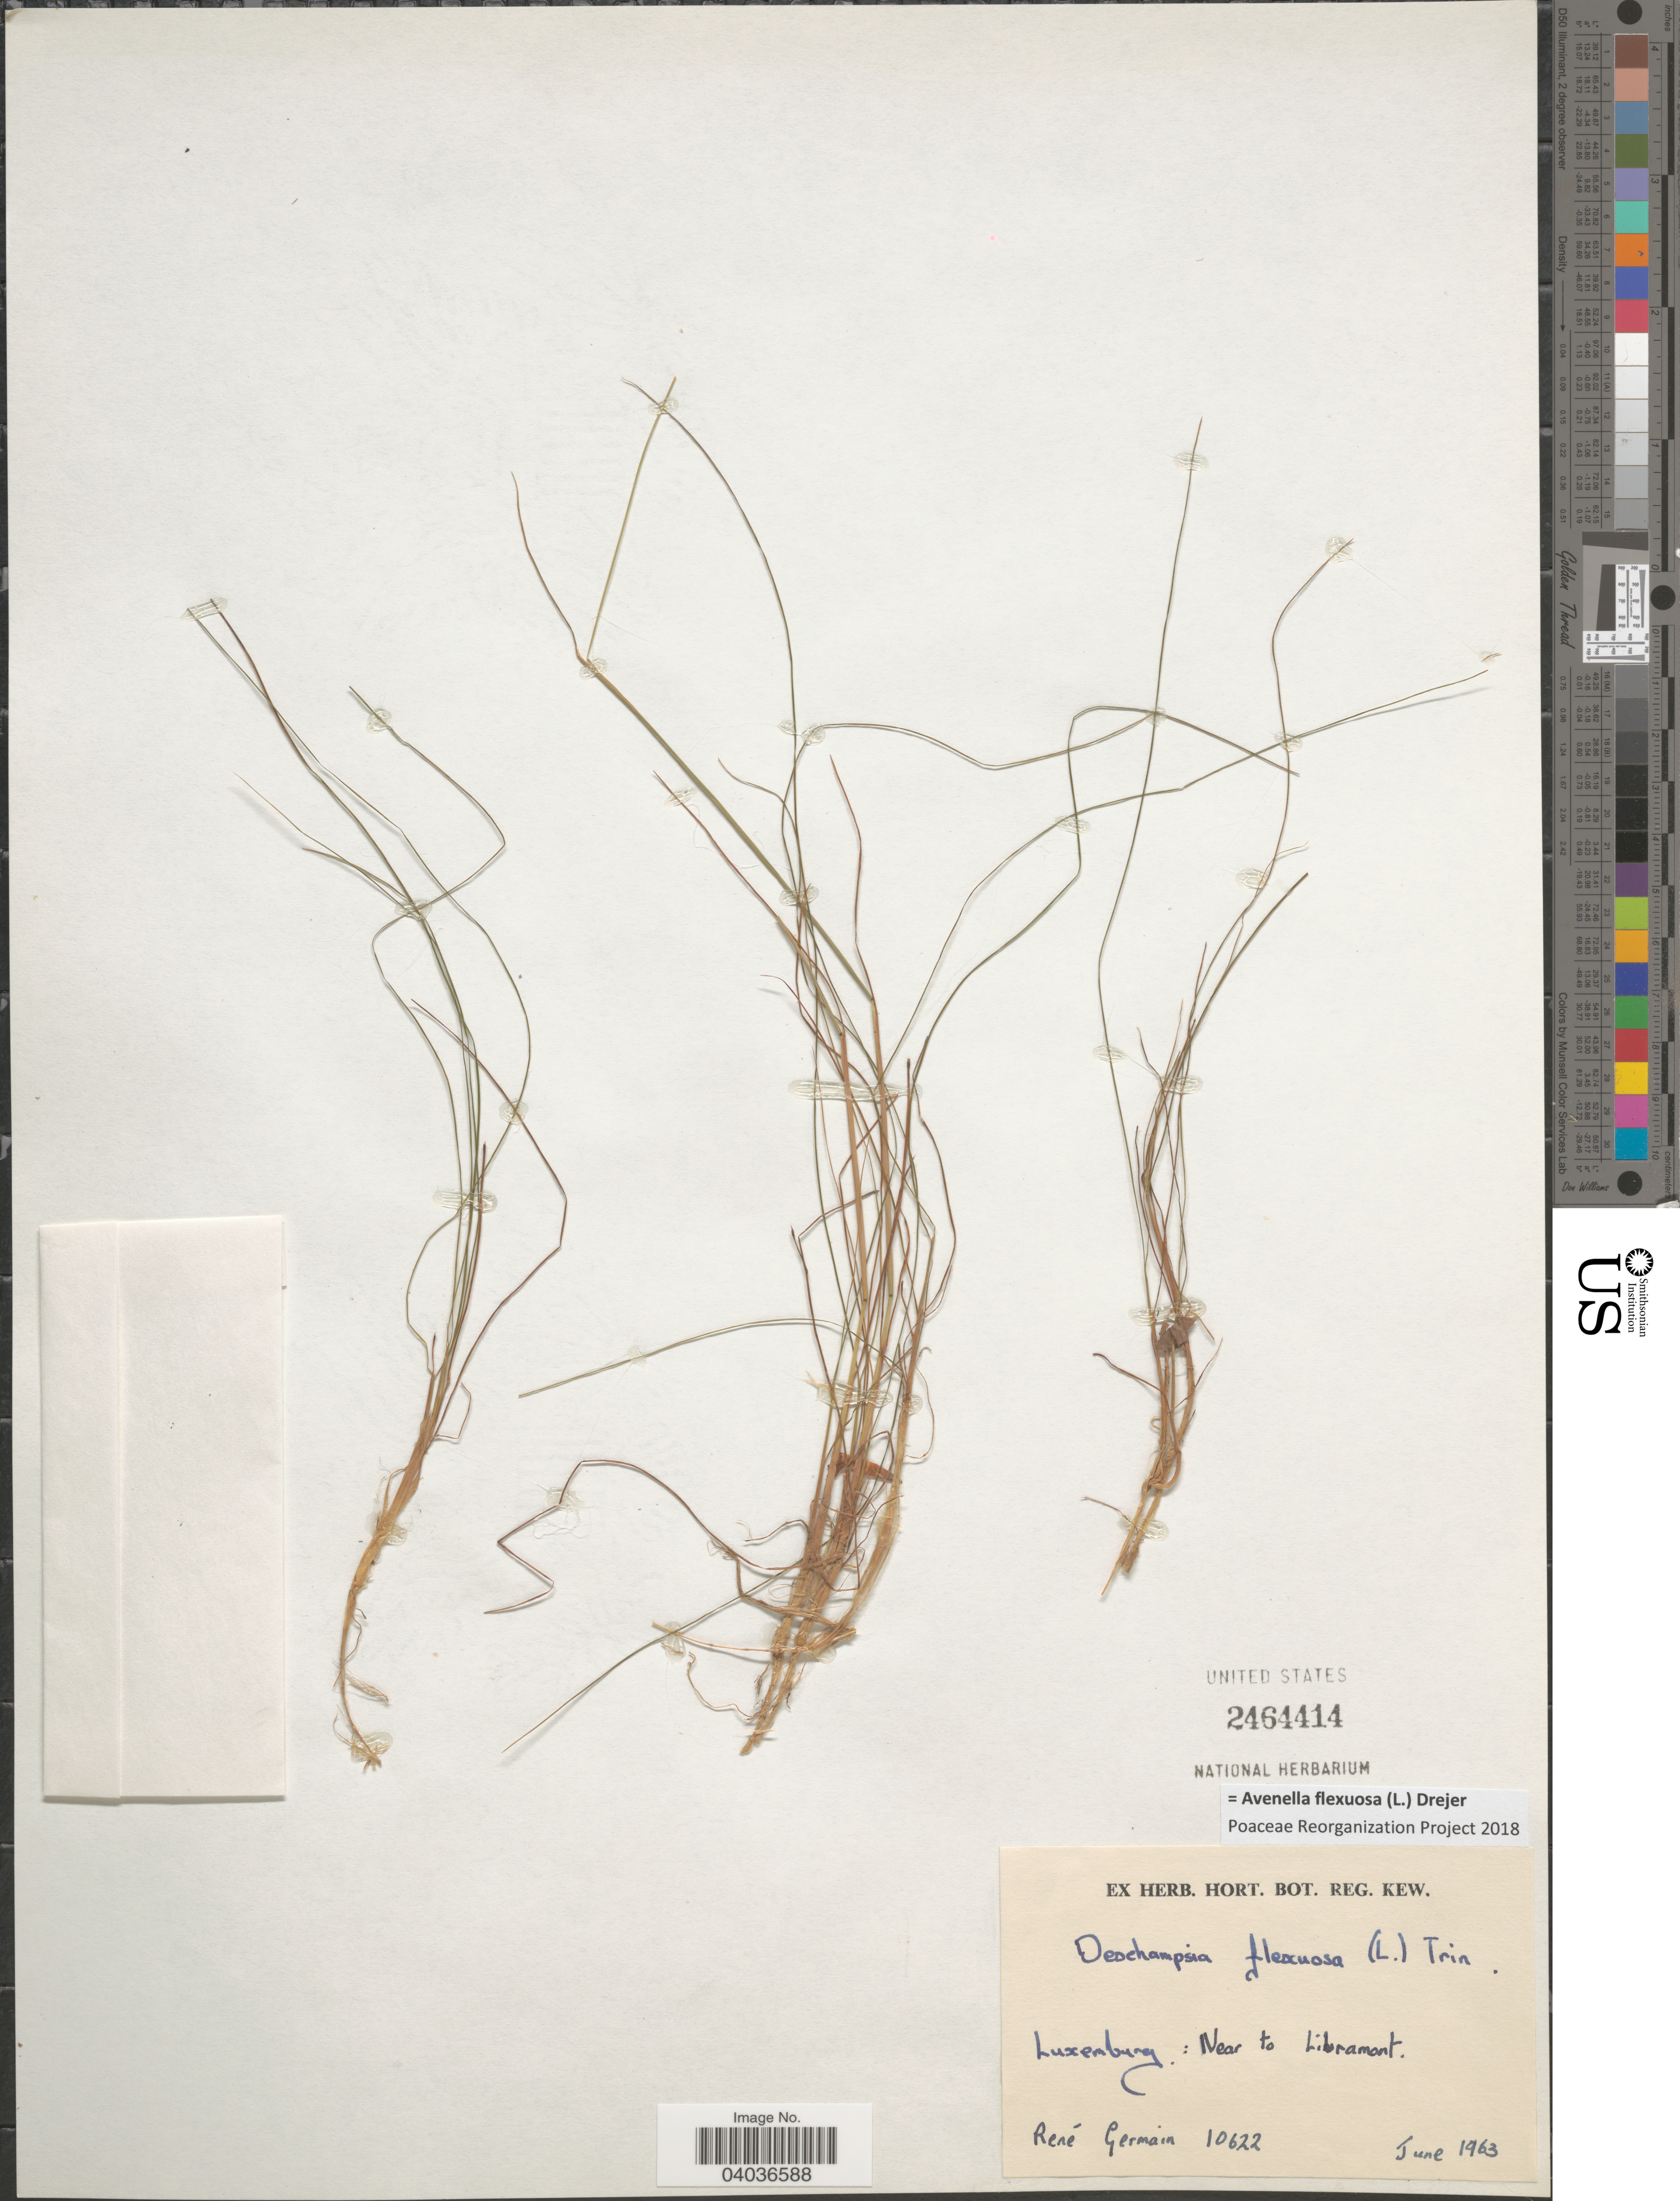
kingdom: Plantae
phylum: Tracheophyta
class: Liliopsida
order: Poales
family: Poaceae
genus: Avenella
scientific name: Avenella flexuosa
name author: (L.) Drejer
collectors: R. Germain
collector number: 10622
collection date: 1963-06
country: Luxembourg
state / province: Luxembourg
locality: Luxemburg: Near to Libramont.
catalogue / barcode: US 2464414